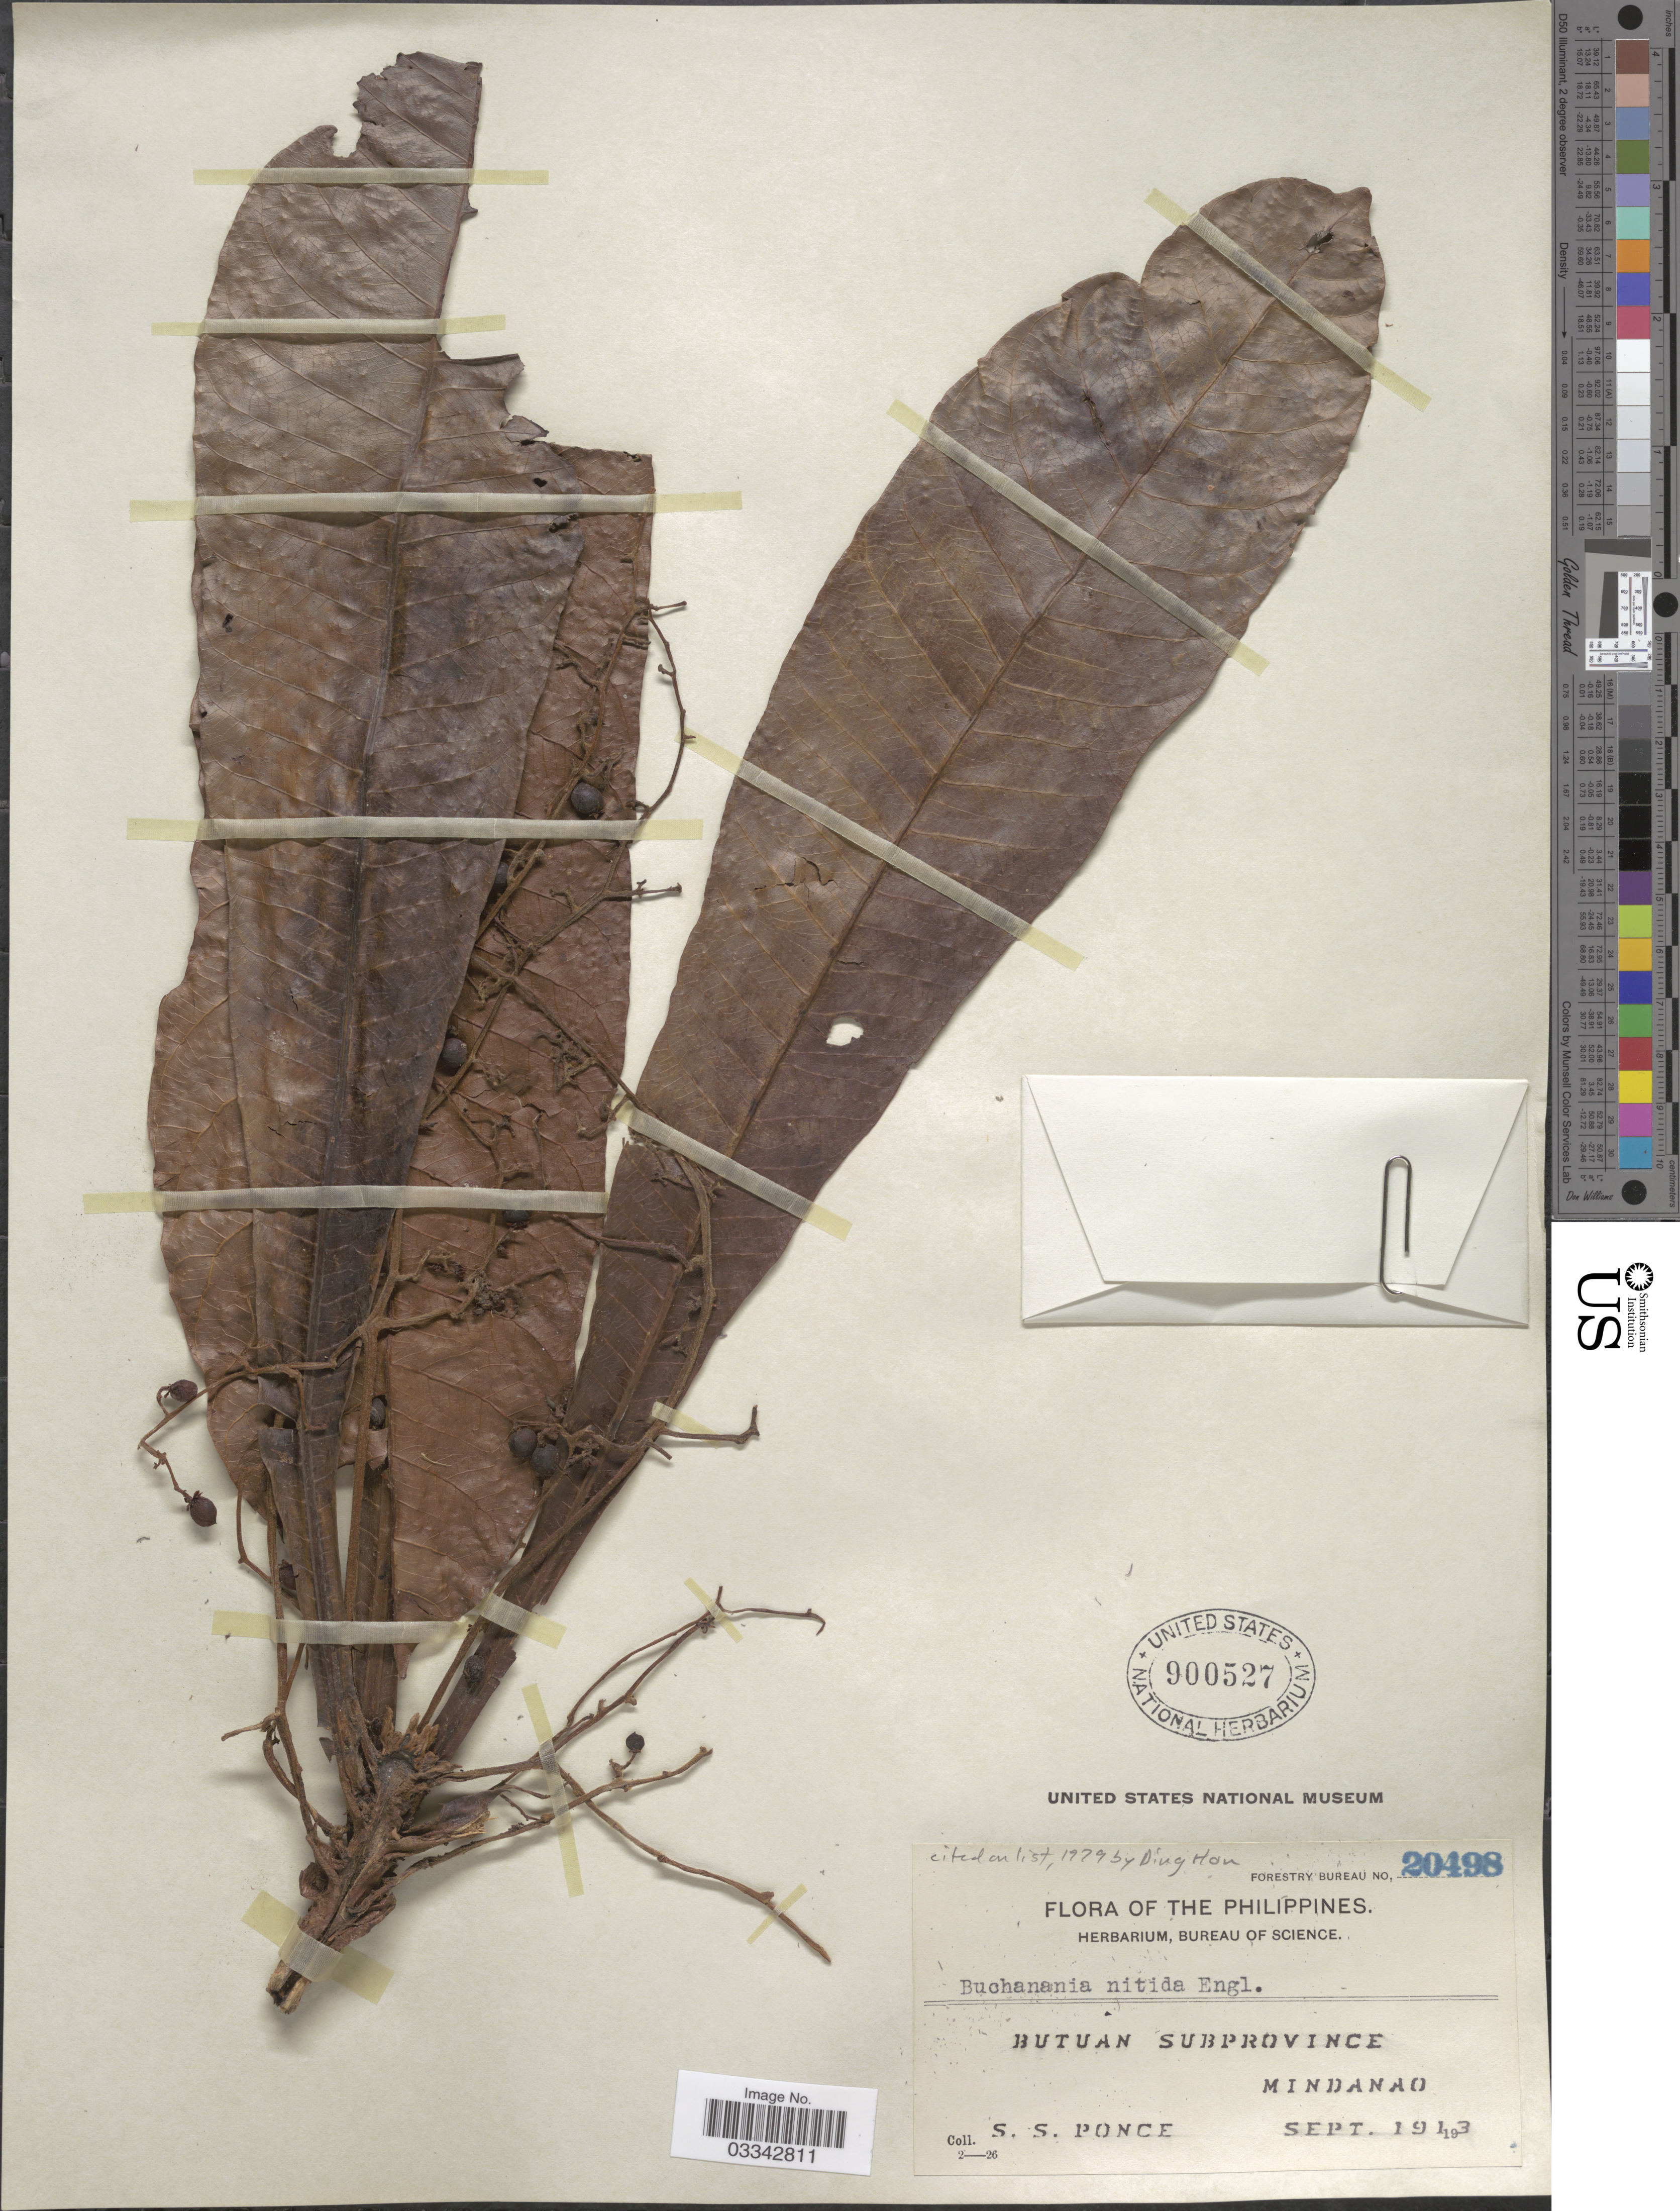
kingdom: Plantae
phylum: Tracheophyta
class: Magnoliopsida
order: Sapindales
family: Anacardiaceae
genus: Buchanania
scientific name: Buchanania nitida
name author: Engl.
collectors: S. Ponce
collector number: Forestry Bureau 20498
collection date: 1913-09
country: Philippines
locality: Butuan Subprovince, Mindanao.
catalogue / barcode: US 900527